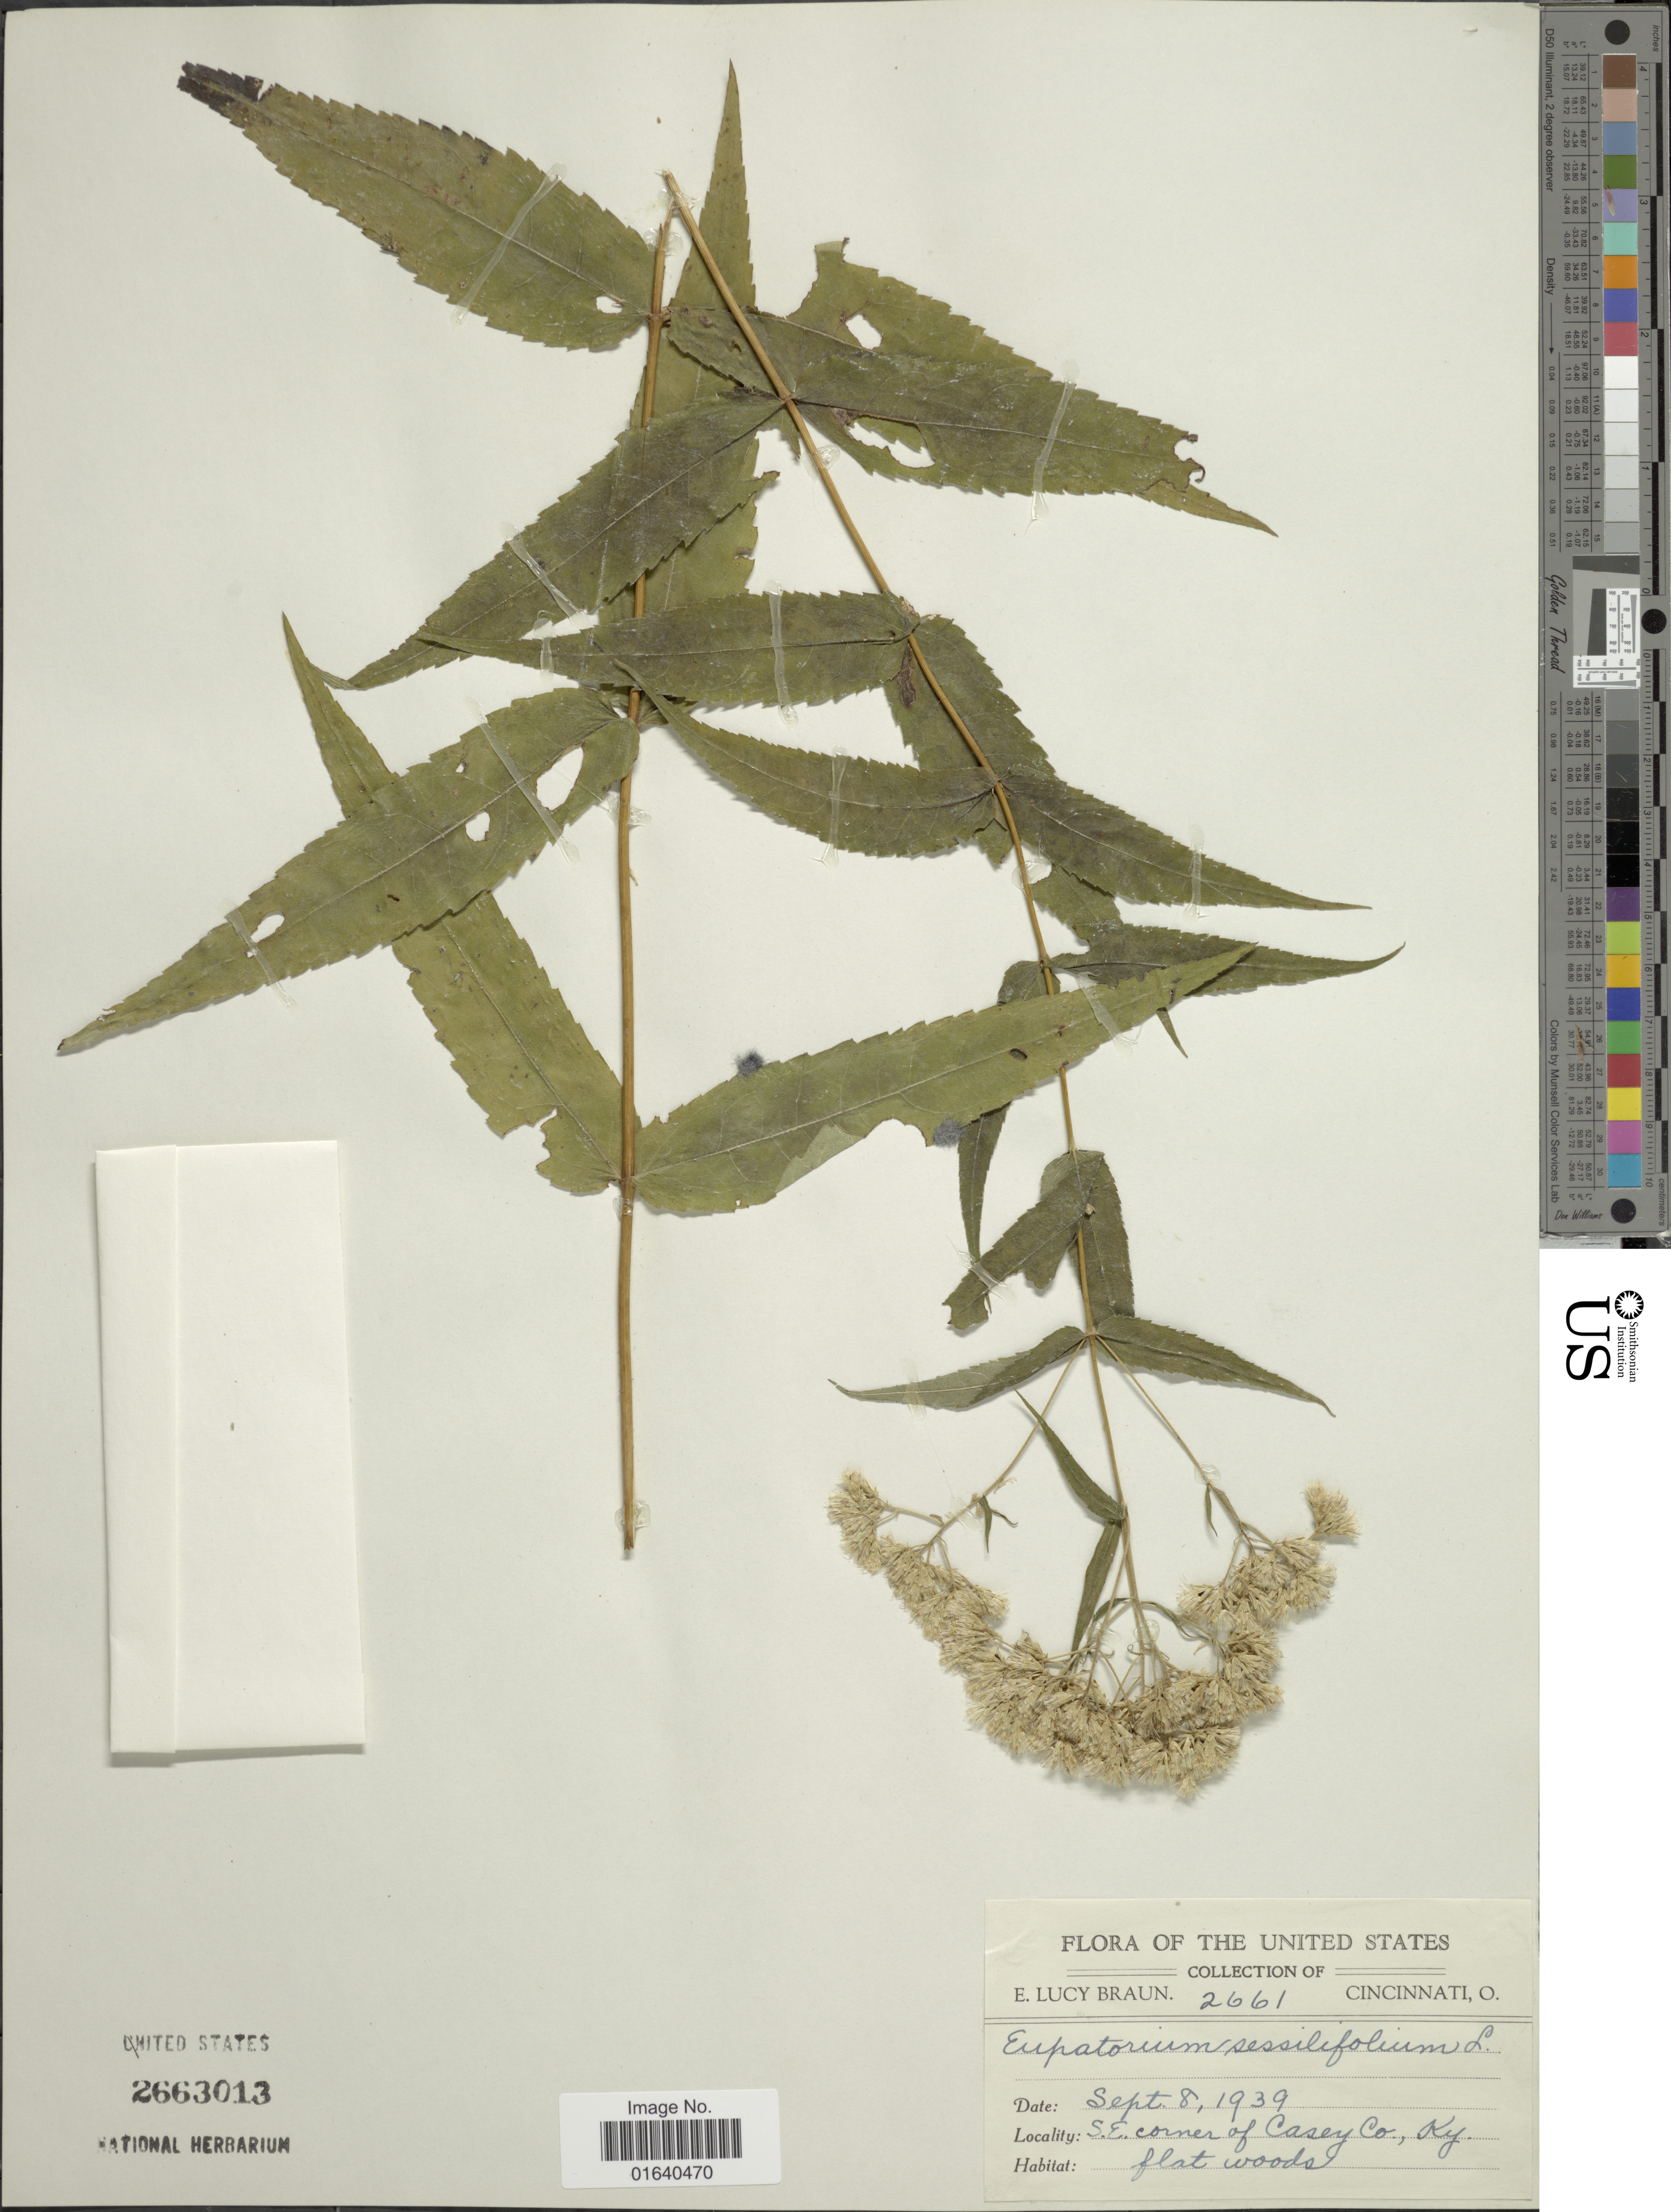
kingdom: Plantae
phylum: Tracheophyta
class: Magnoliopsida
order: Asterales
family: Asteraceae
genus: Eupatorium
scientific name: Eupatorium sessilifolium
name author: L.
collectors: E. L. Braun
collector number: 2661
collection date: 1939-09-08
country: United States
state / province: Kentucky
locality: The United States, S.E. corner of Casey Co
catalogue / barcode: US 2663013